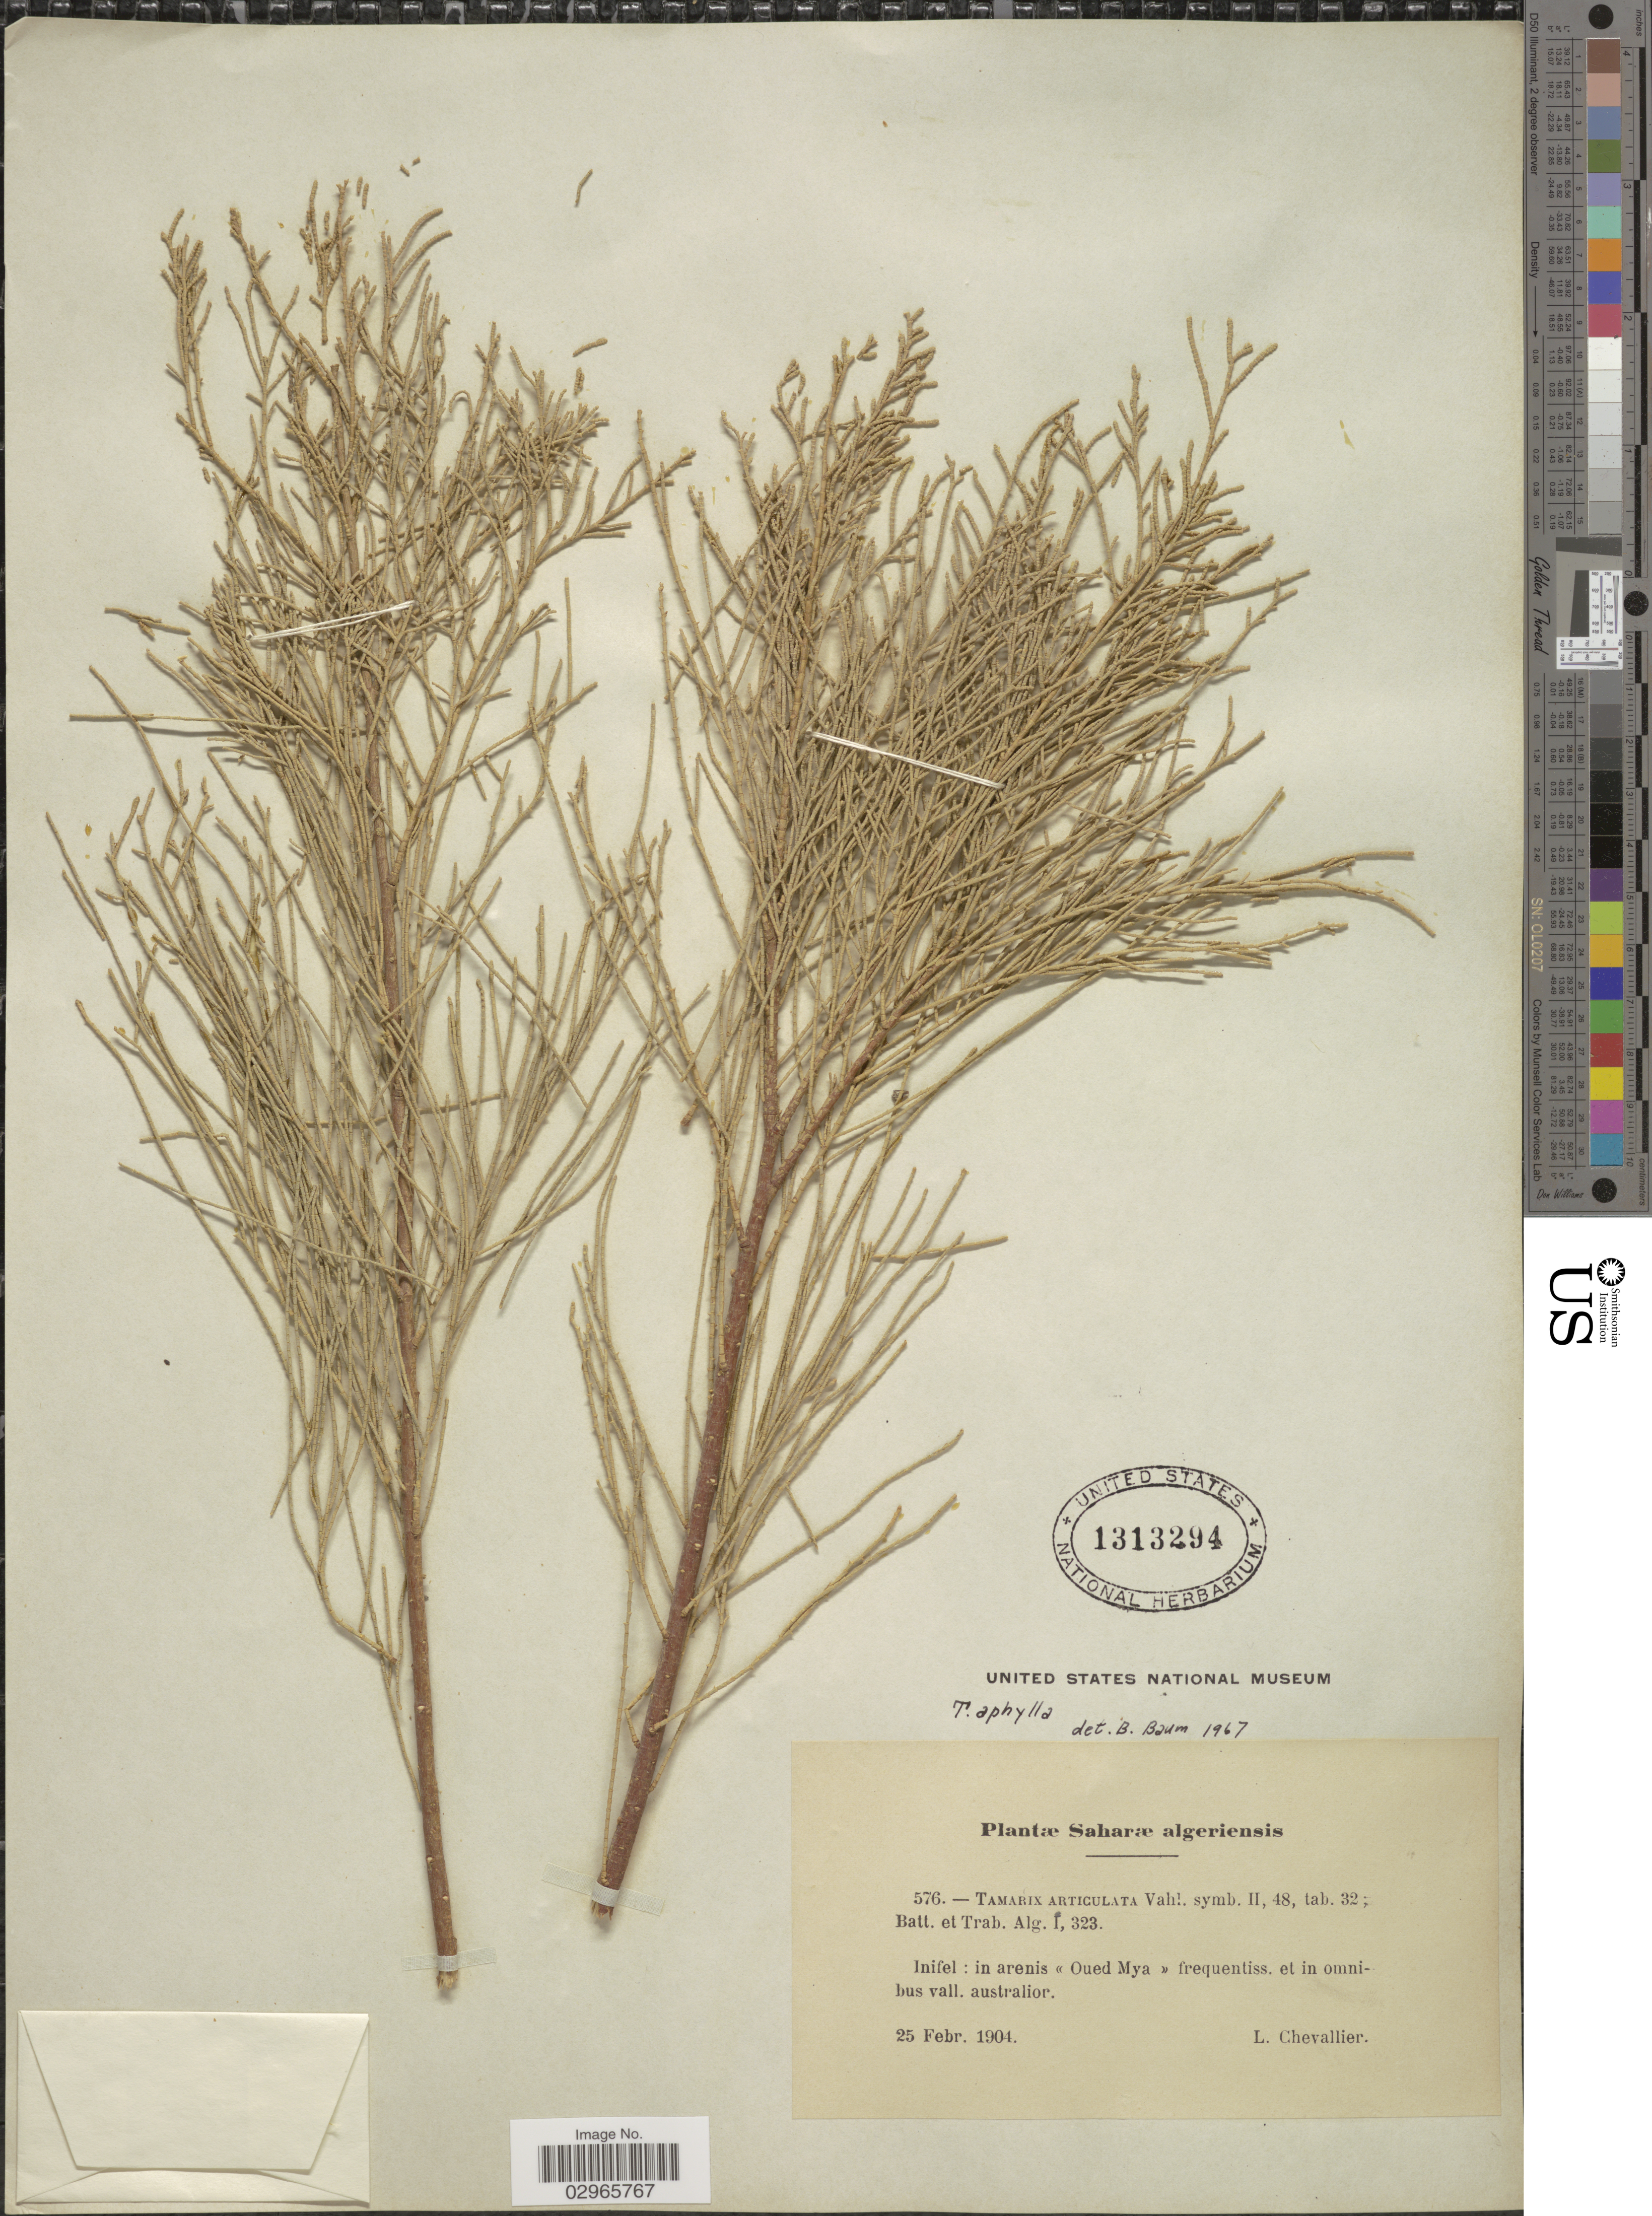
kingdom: Plantae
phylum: Tracheophyta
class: Magnoliopsida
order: Caryophyllales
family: Tamaricaceae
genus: Tamarix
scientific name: Tamarix aphylla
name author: (L.) H. Karst.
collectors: L. Chevallier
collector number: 576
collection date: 1904-02-25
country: Algeria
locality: Saharæ algeriensis. Inifel: in arenis Oued Mya frequentiss, et in omnibus vall. australior.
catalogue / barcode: US 1313294